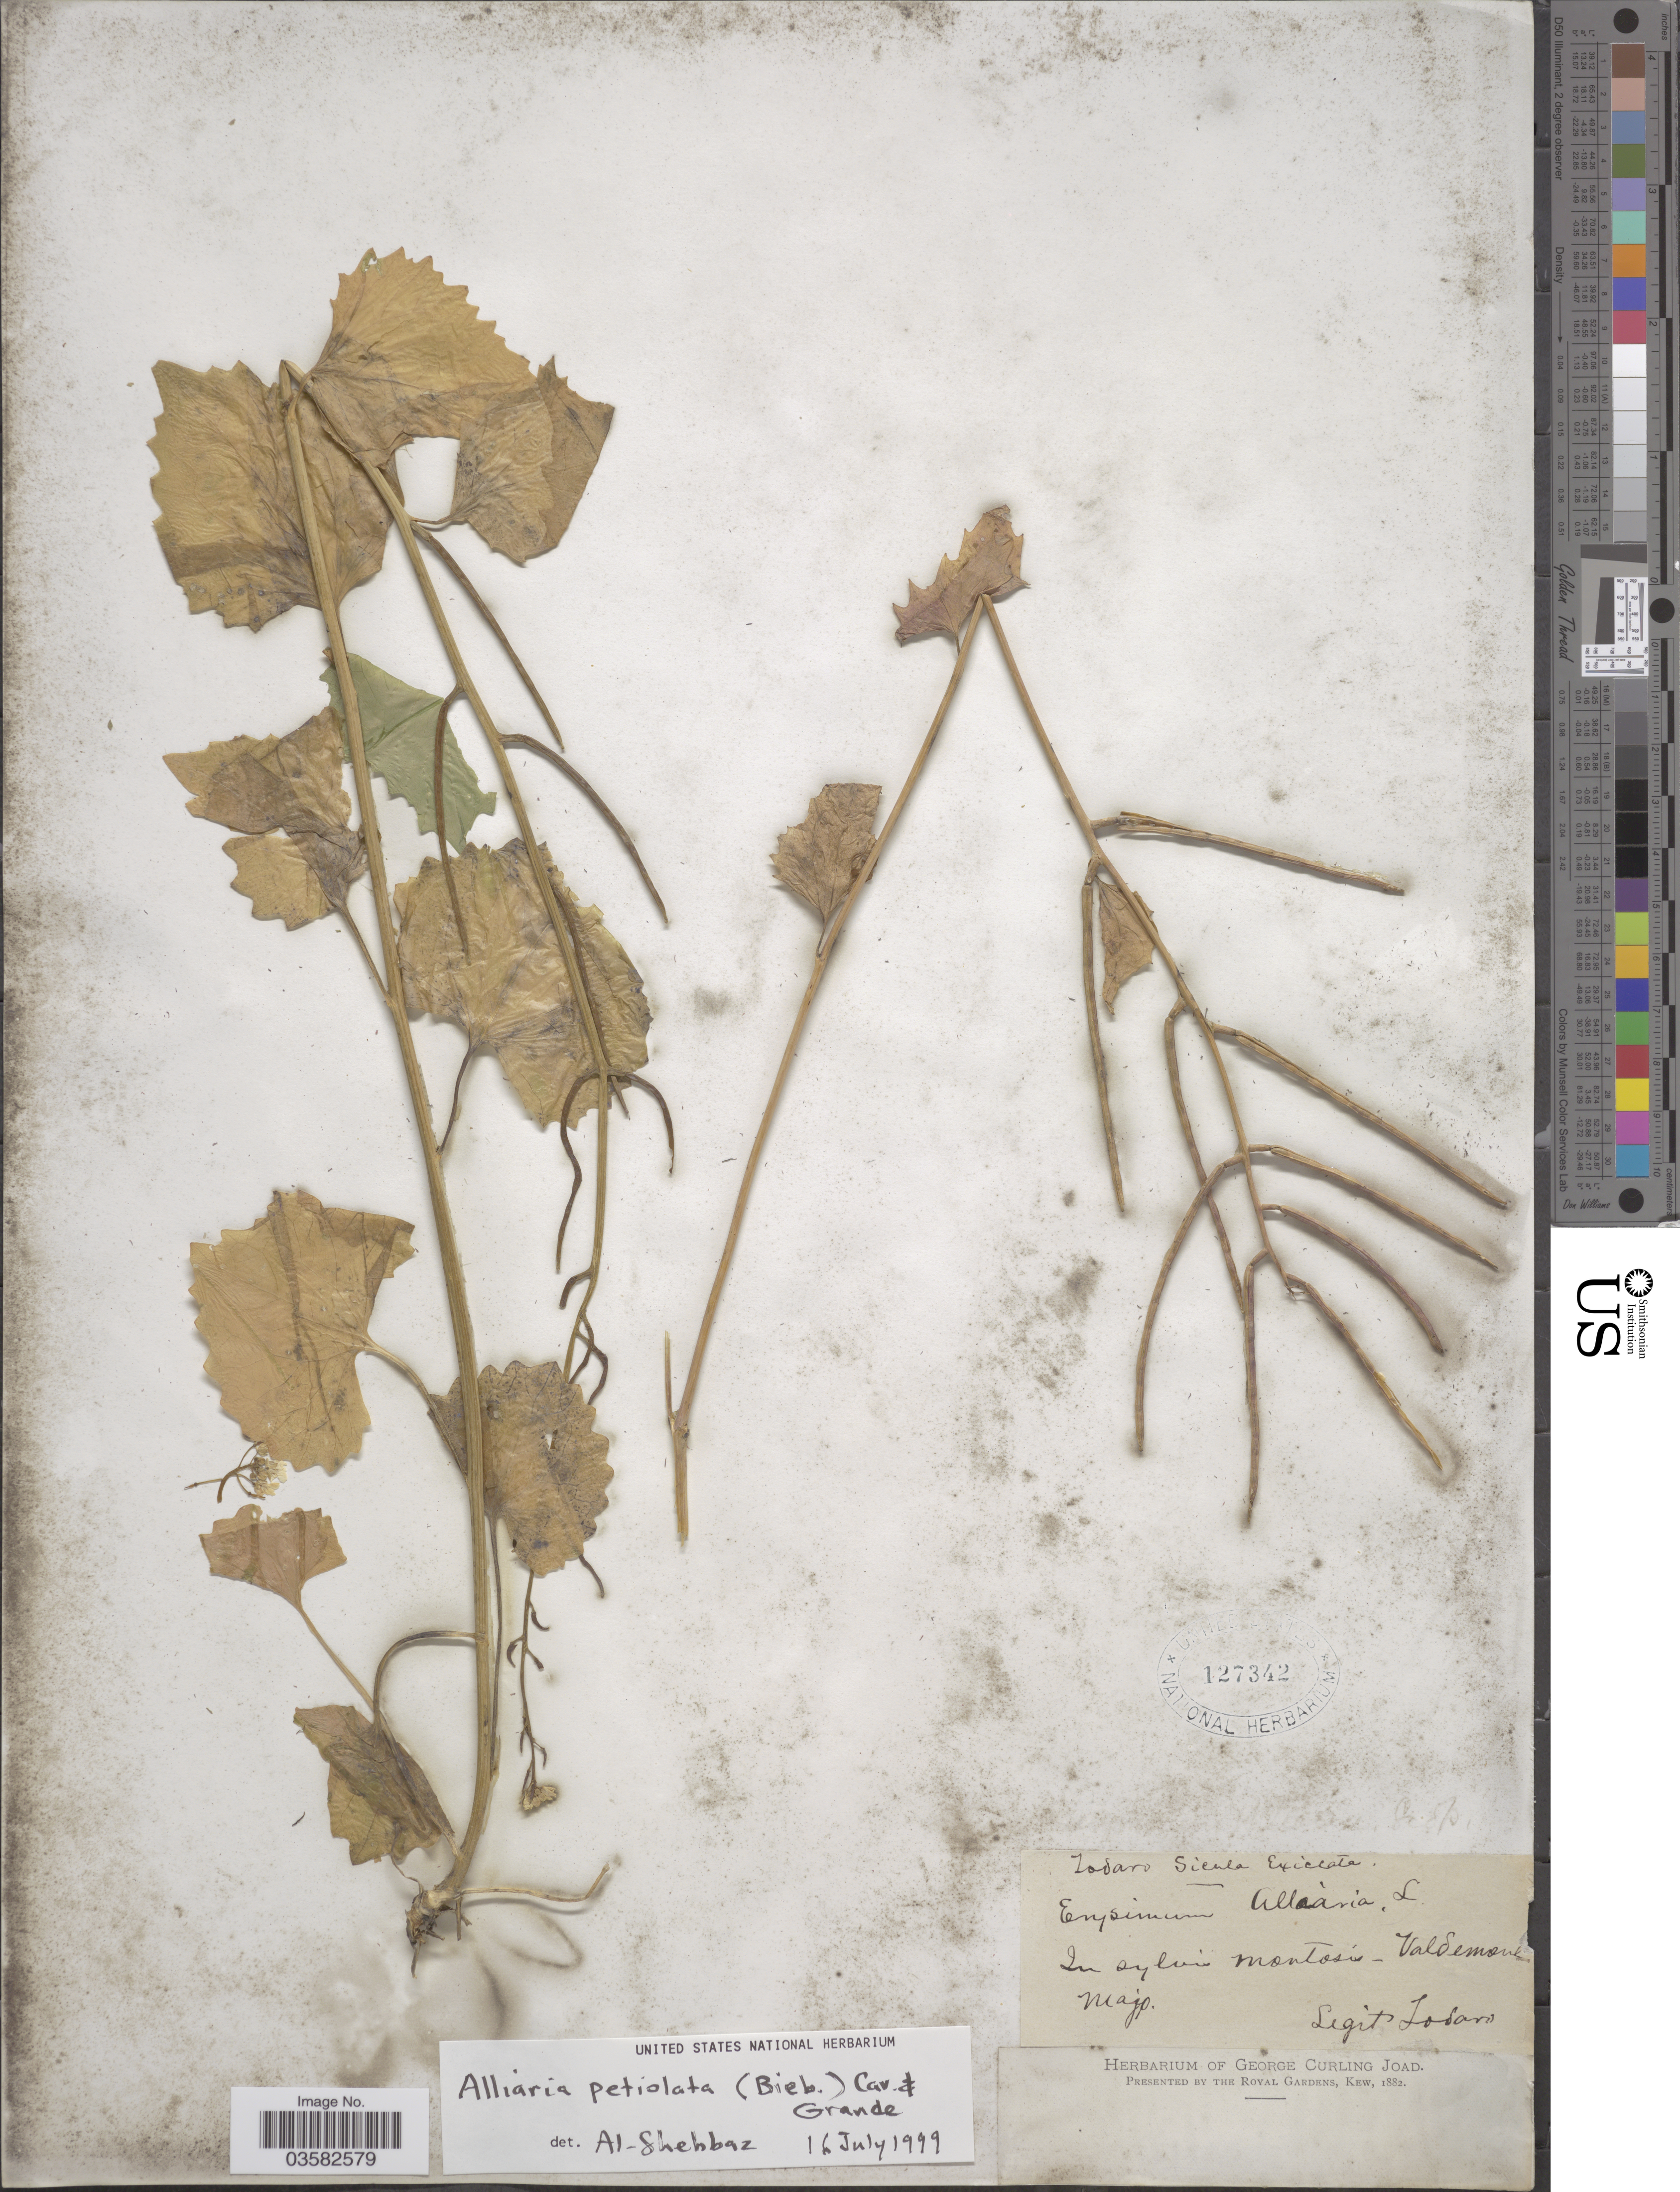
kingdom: Plantae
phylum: Tracheophyta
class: Magnoliopsida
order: Brassicales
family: Brassicaceae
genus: Alliaria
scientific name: Alliaria petiolata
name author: (M. Bieb.) Cavara & Grande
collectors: Todaro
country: Italy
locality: Sicula. In sylvis montosis - Valdemont.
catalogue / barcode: US 127342